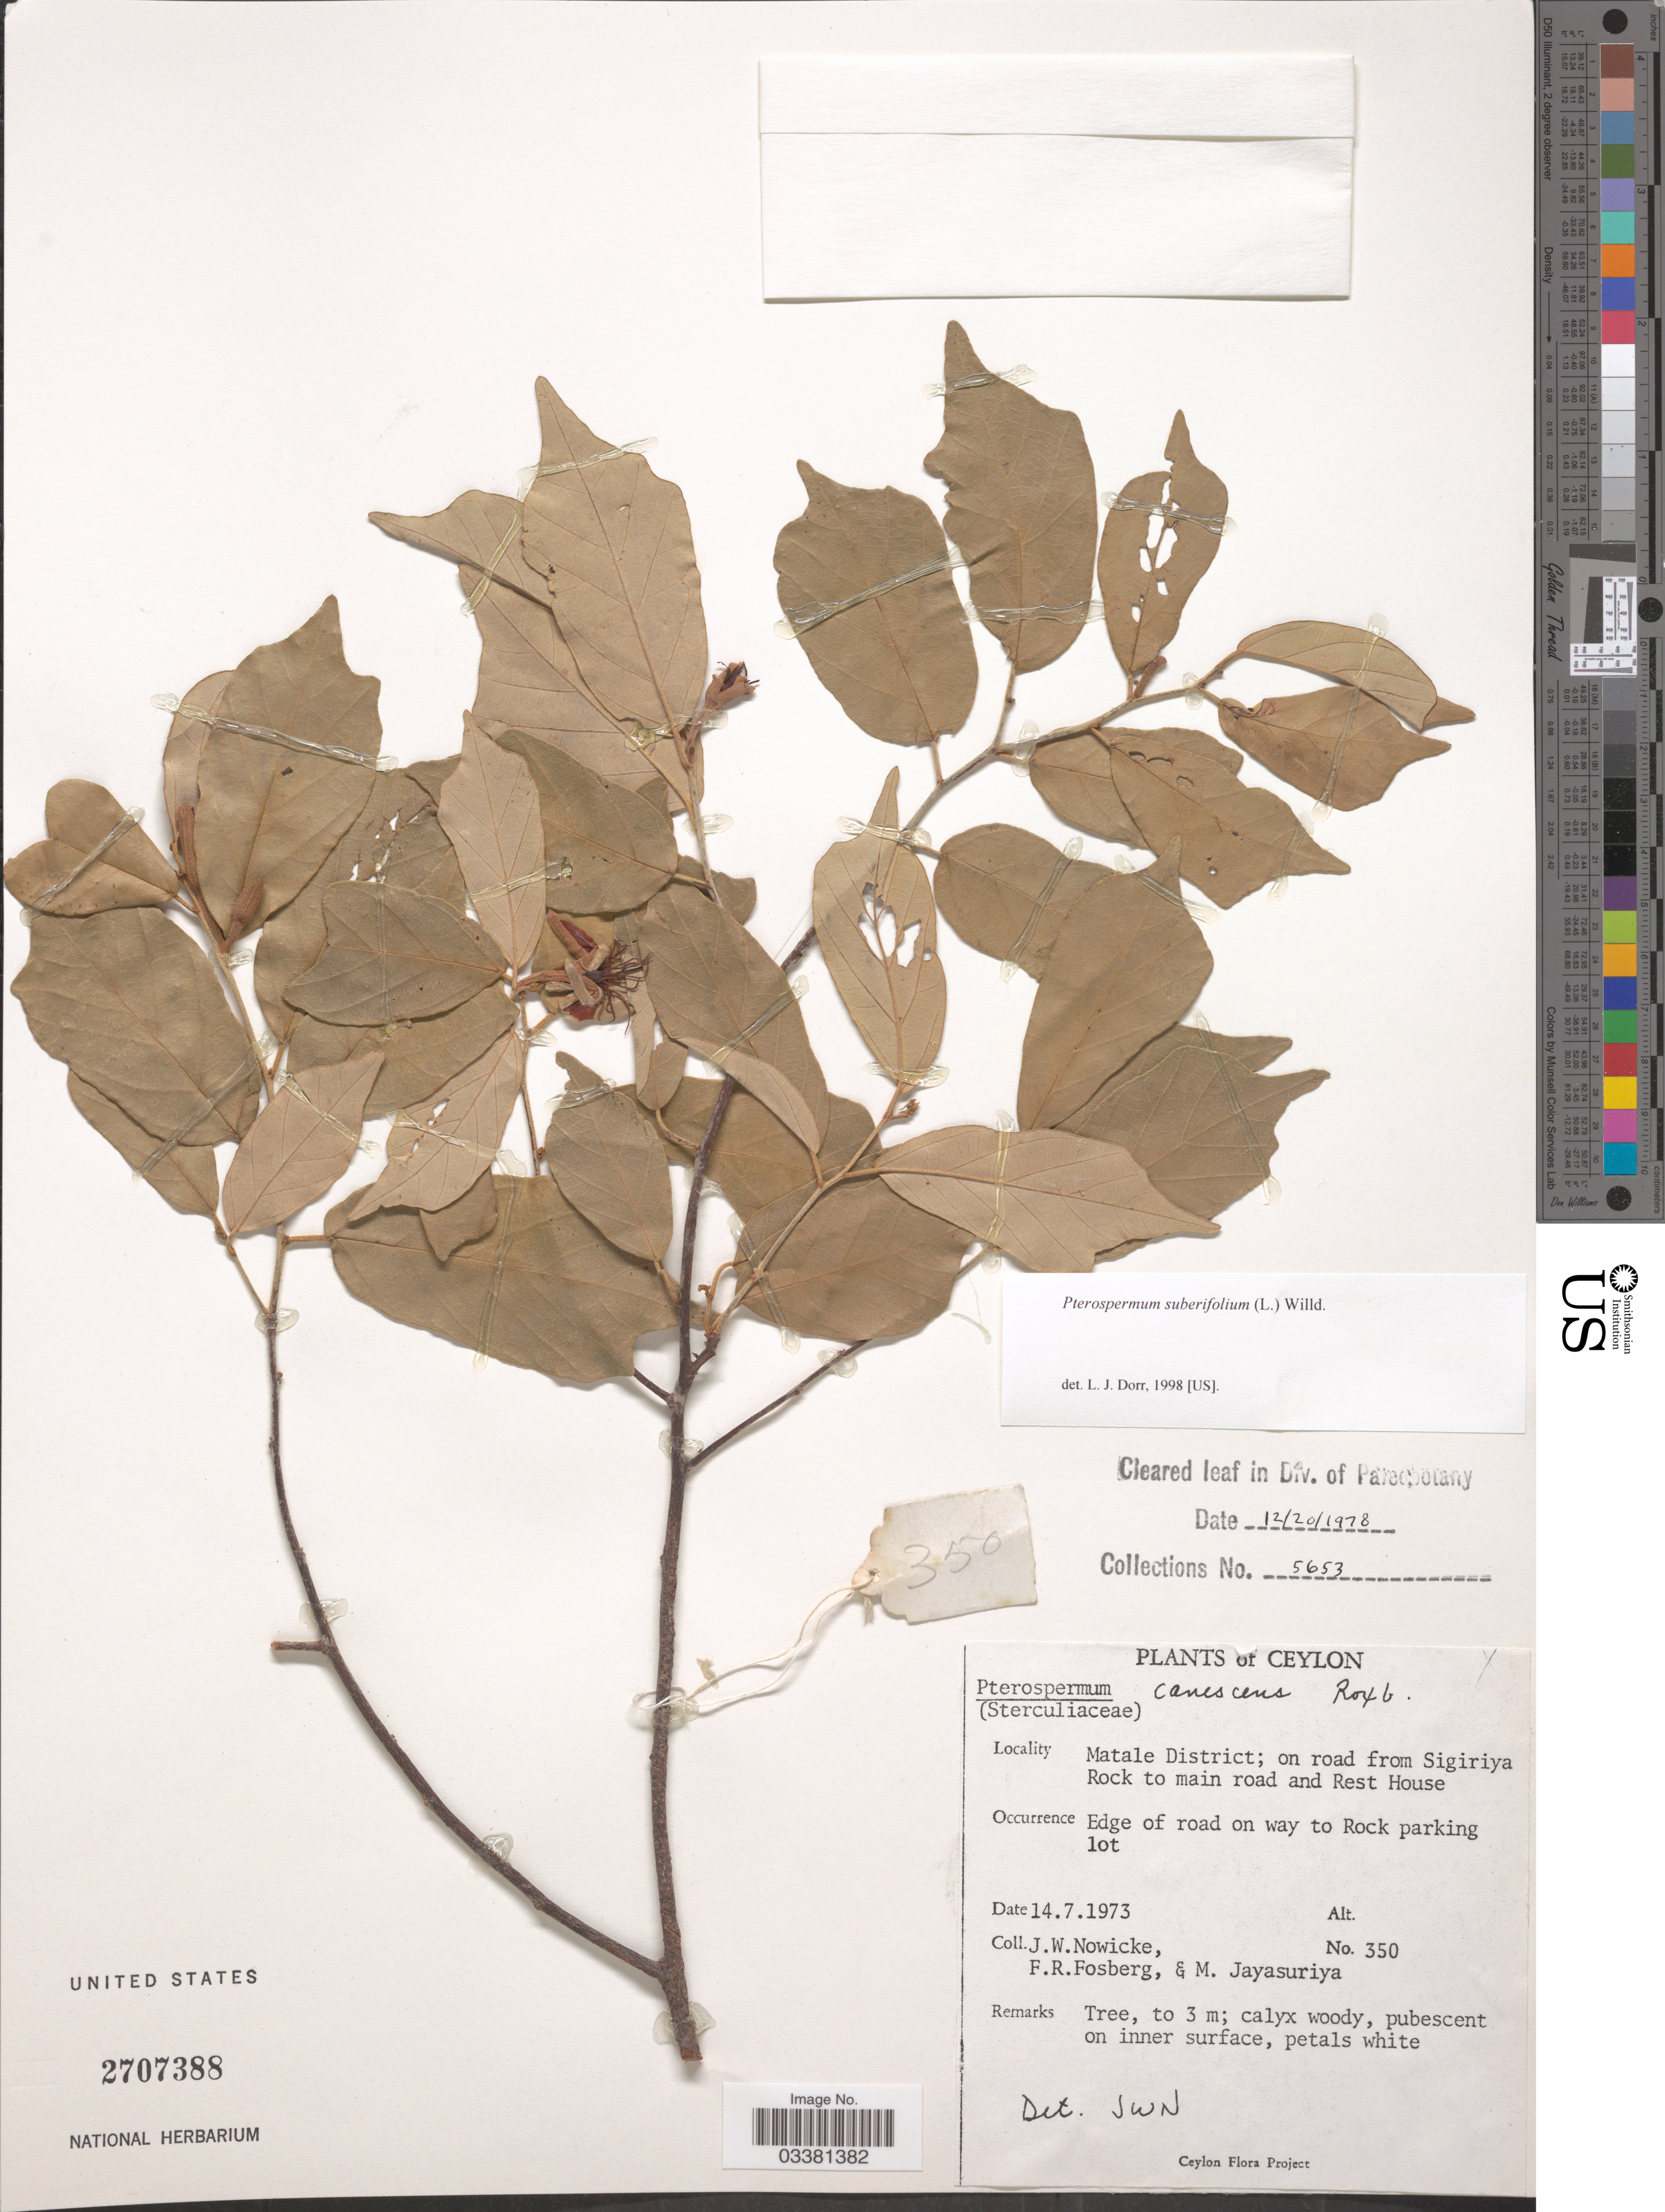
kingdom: Plantae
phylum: Tracheophyta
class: Magnoliopsida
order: Malvales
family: Malvaceae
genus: Pterospermum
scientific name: Pterospermum suberifolium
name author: (L.) Raeusch.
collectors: J. W. Nowicke, F. R. Fosberg & M. Jayasuriya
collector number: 350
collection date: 1973-07-14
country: Sri Lanka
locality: Ceylon. Matale District; on road from Sigiriya Rock to main road and Rest House.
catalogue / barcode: US 2707388